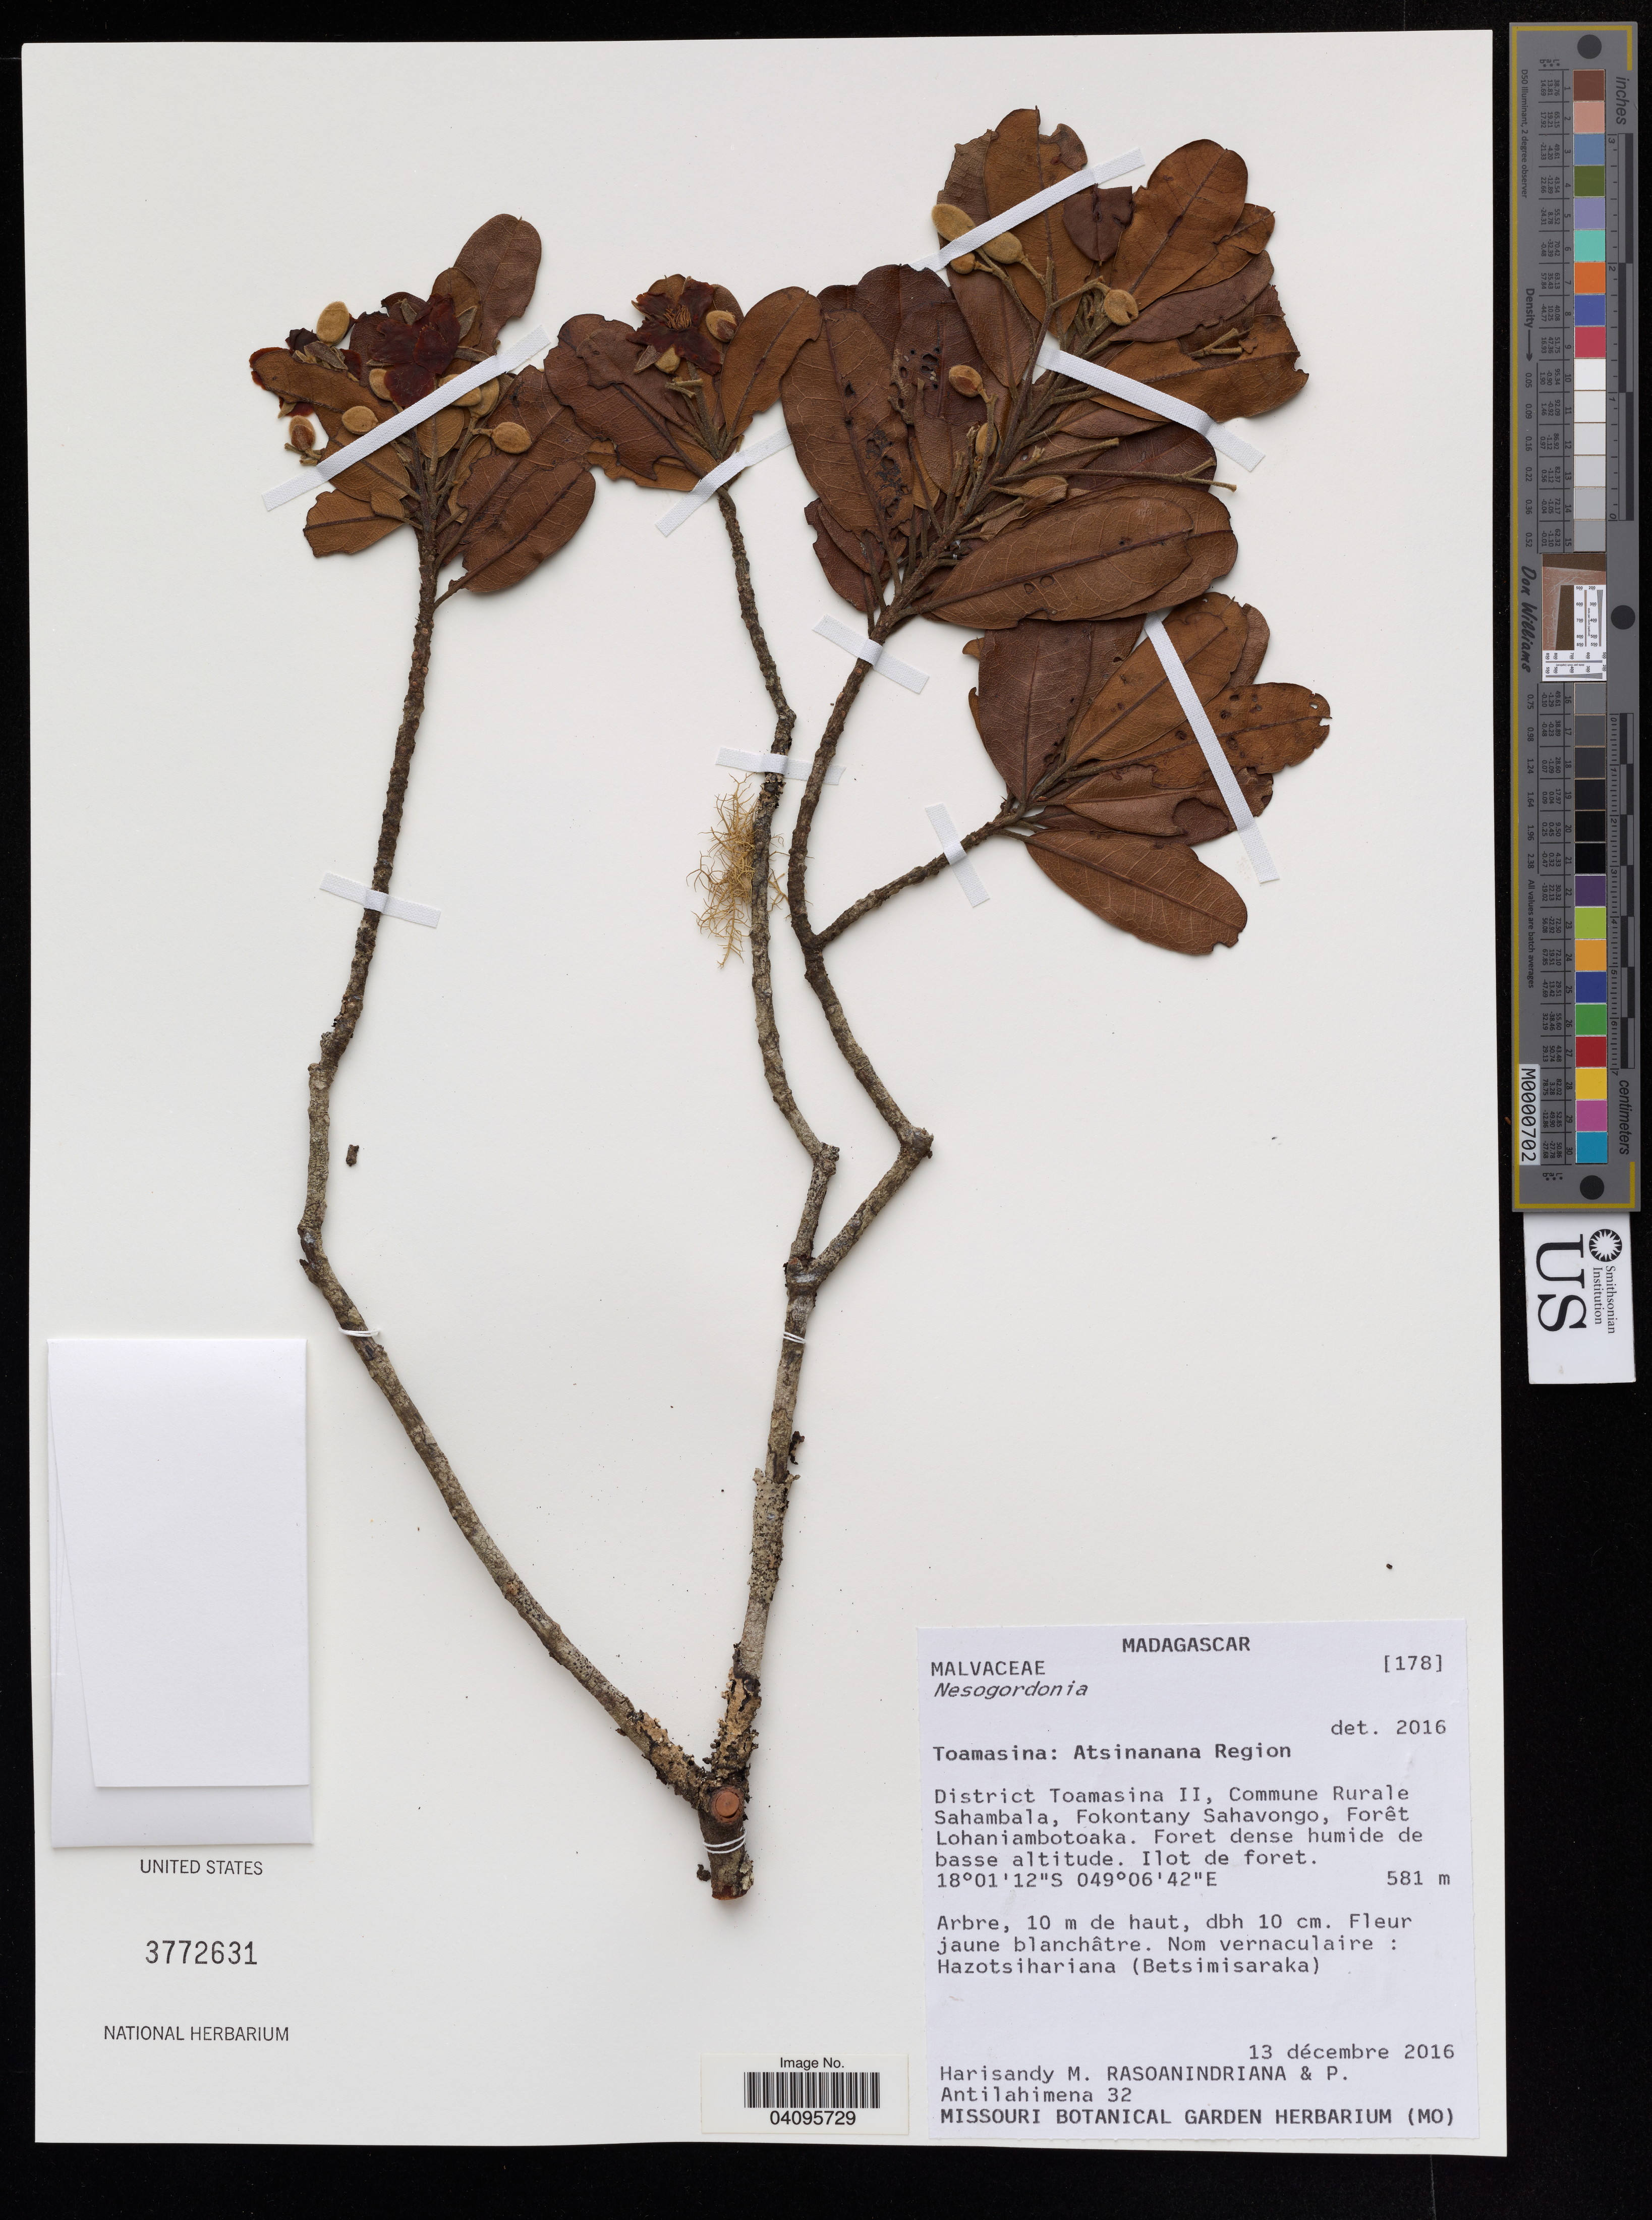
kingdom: Plantae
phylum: Tracheophyta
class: Magnoliopsida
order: Malvales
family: Malvaceae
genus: Nesogordonia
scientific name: Nesogordonia sp.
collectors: H. Rasoanindriana & P. Antilahimena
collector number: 32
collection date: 2016-12-13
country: Madagascar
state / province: Toamasina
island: Madagascar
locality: Atsinanana Region. Toamasina II, commune Rurale Sahambala, Fokontany Sahavonga, Foret Lohaniambotoaka.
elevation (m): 581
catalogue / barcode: US 3772631